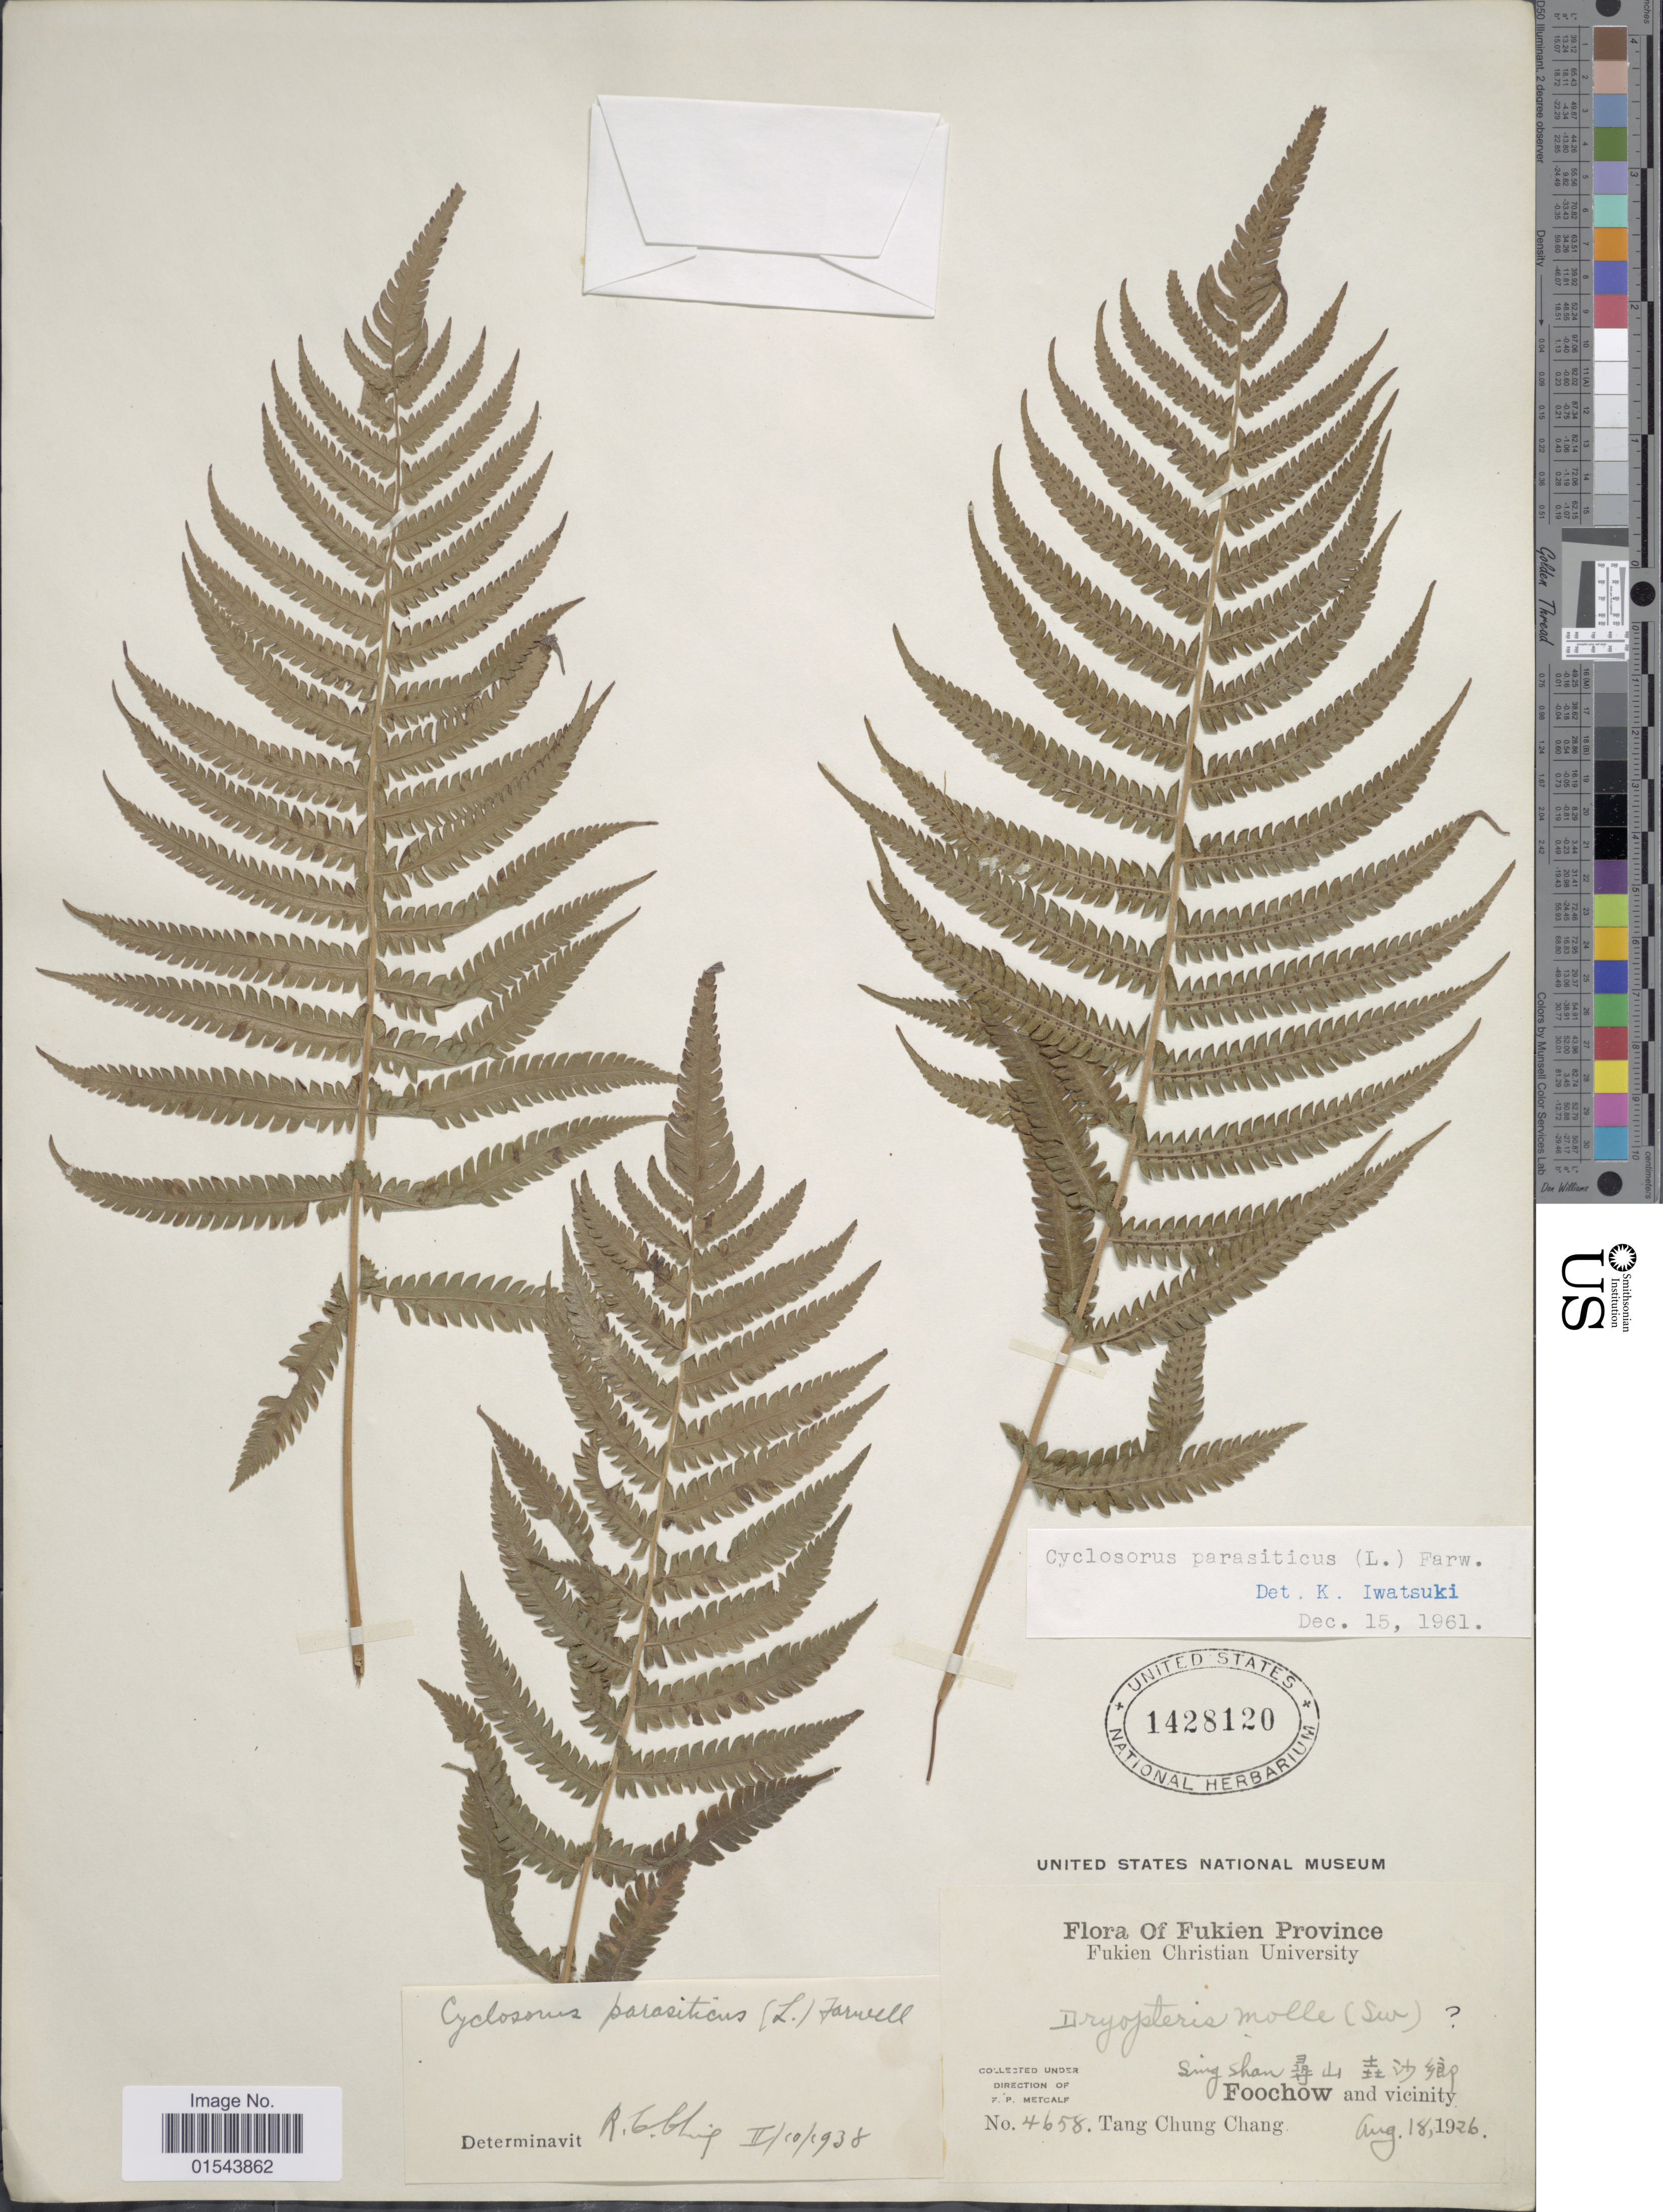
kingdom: Plantae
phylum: Tracheophyta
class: Polypodiopsida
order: Polypodiales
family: Thelypteridaceae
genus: Christella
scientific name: Christella parasitica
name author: (L.) H. Lév.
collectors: C. C. Tang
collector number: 4658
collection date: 1926-08-18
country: China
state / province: Fujian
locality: Fukien Province. Sing Shan. Foochow and vicinity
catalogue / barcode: US 1428120